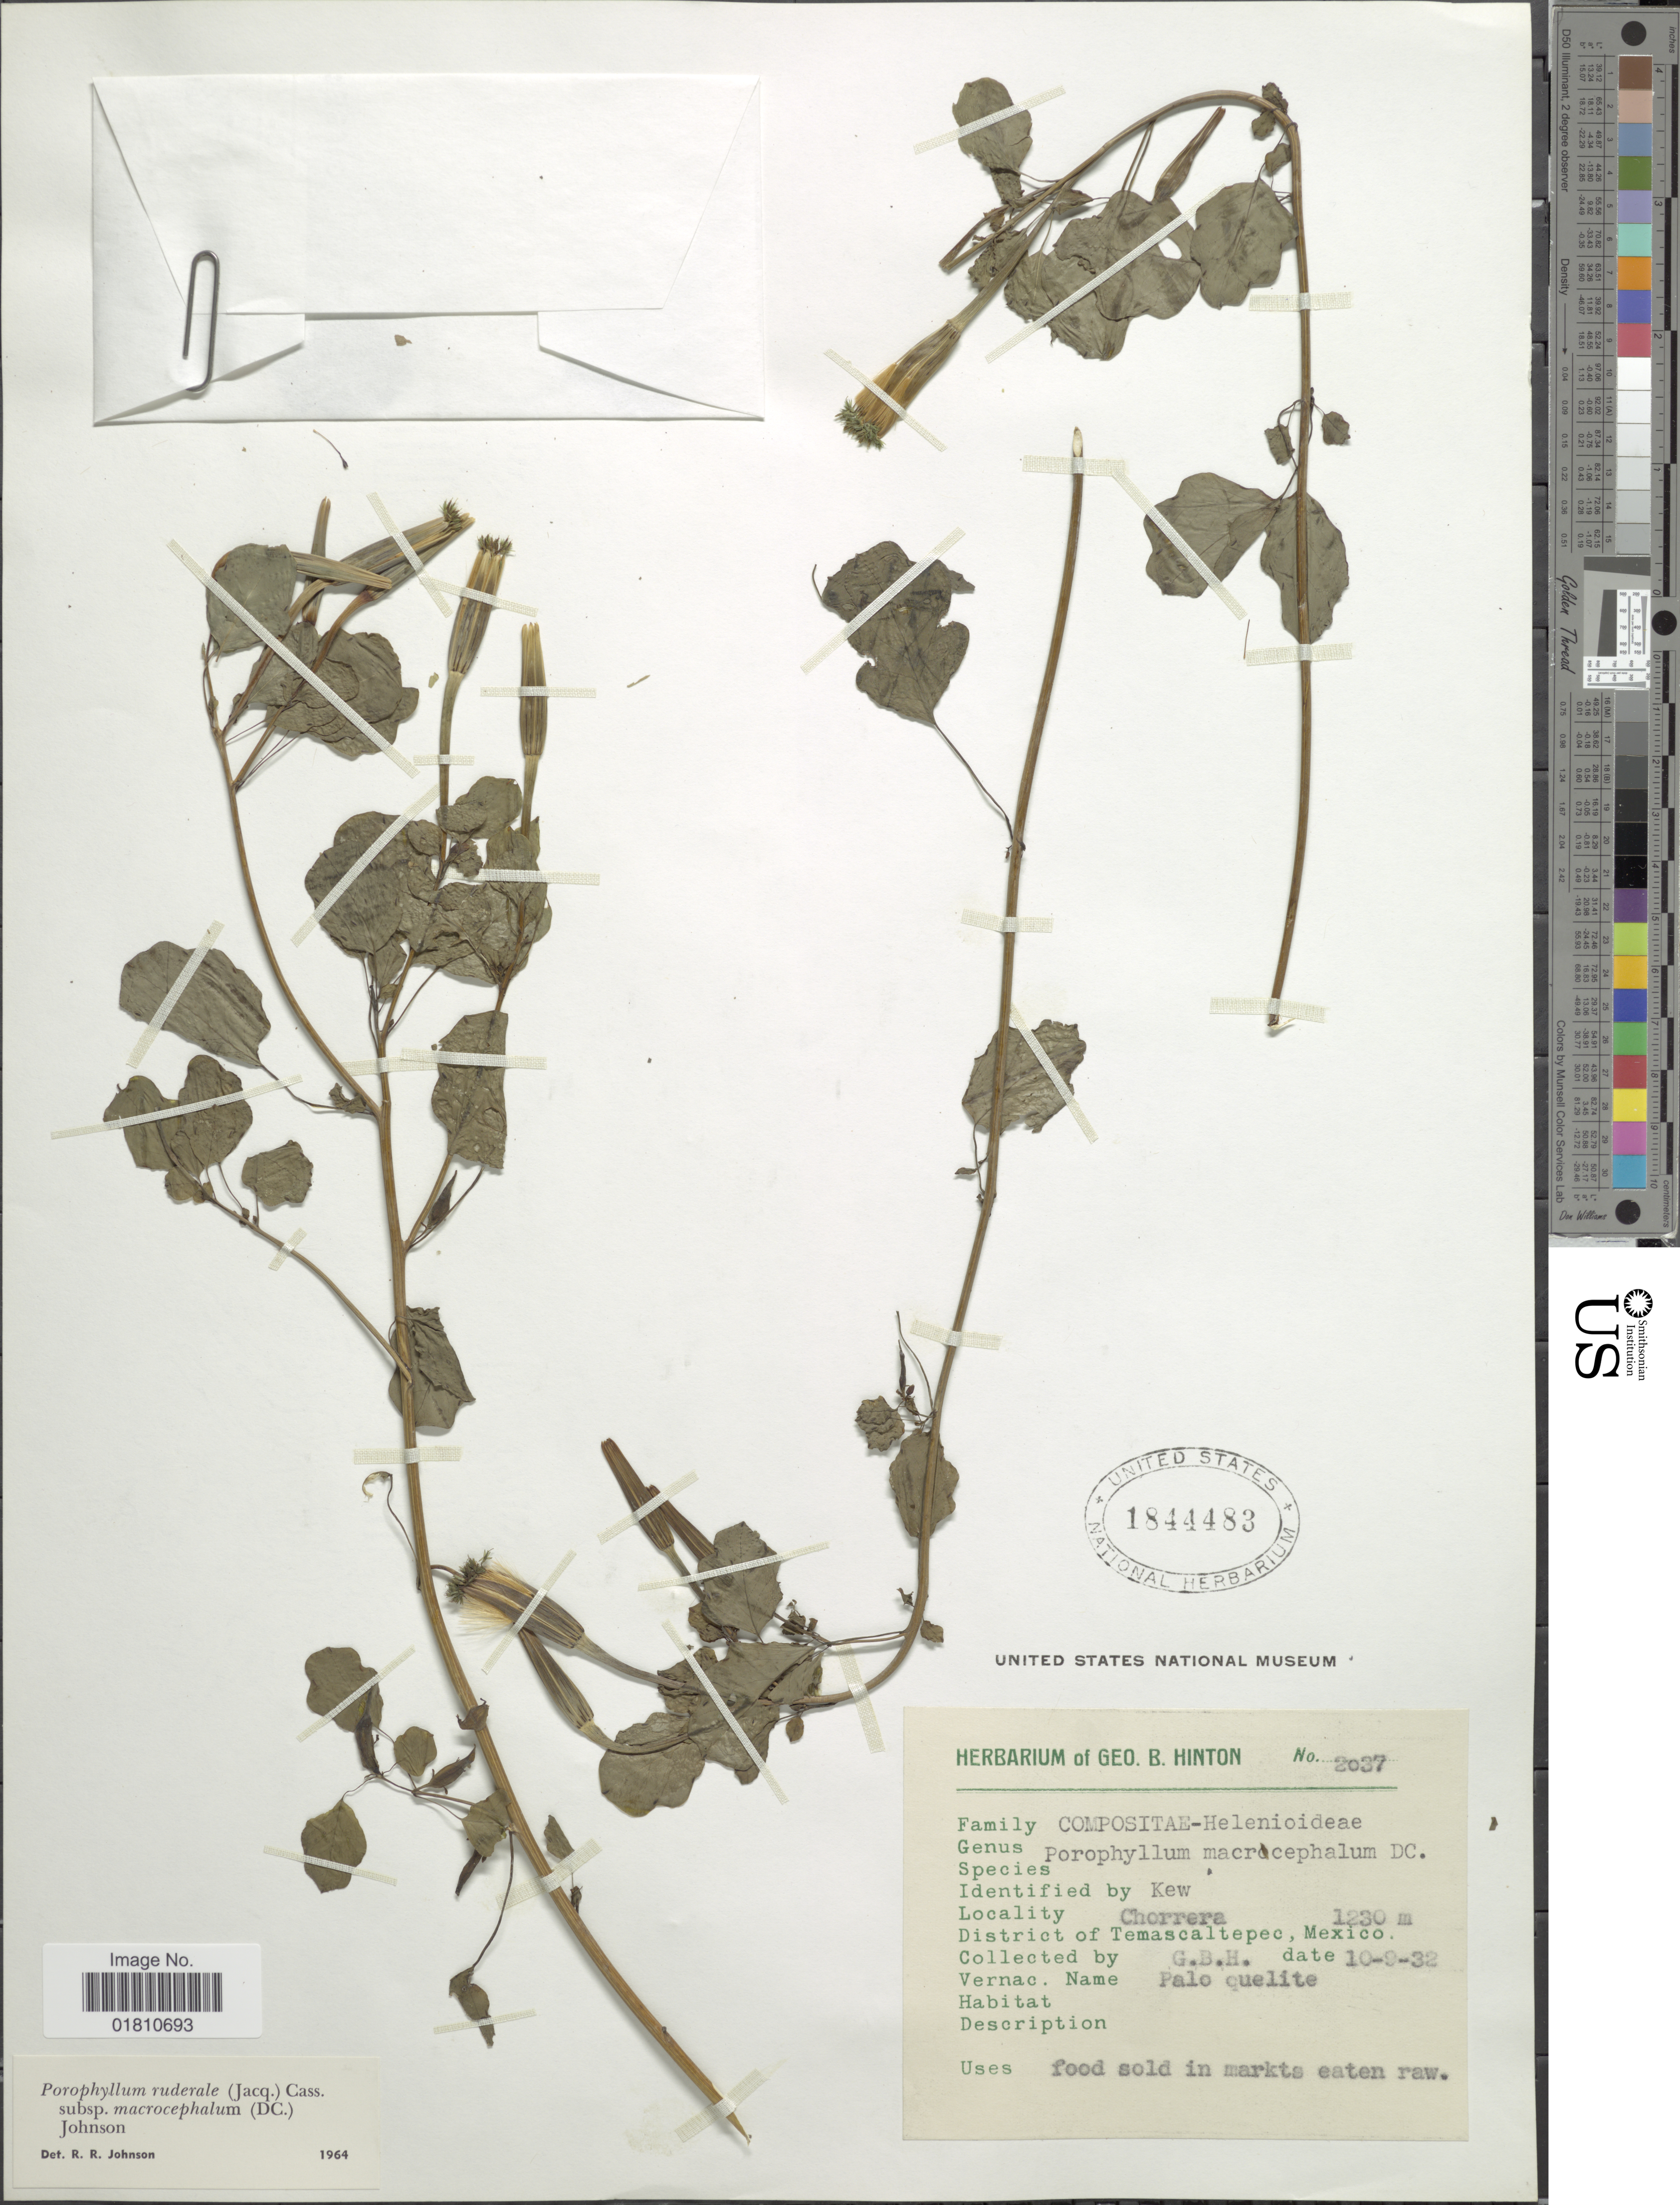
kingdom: Plantae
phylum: Tracheophyta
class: Magnoliopsida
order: Asterales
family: Asteraceae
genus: Porophyllum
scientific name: Porophyllum ruderale subsp. macrocephalum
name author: (DC.) R.R. Johnson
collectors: G. B. Hinton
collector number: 2037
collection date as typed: Transcribed d/m/y: 9/10/32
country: Mexico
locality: Chorrera, District of Temascaltepec.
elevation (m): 1230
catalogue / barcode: US 1844483